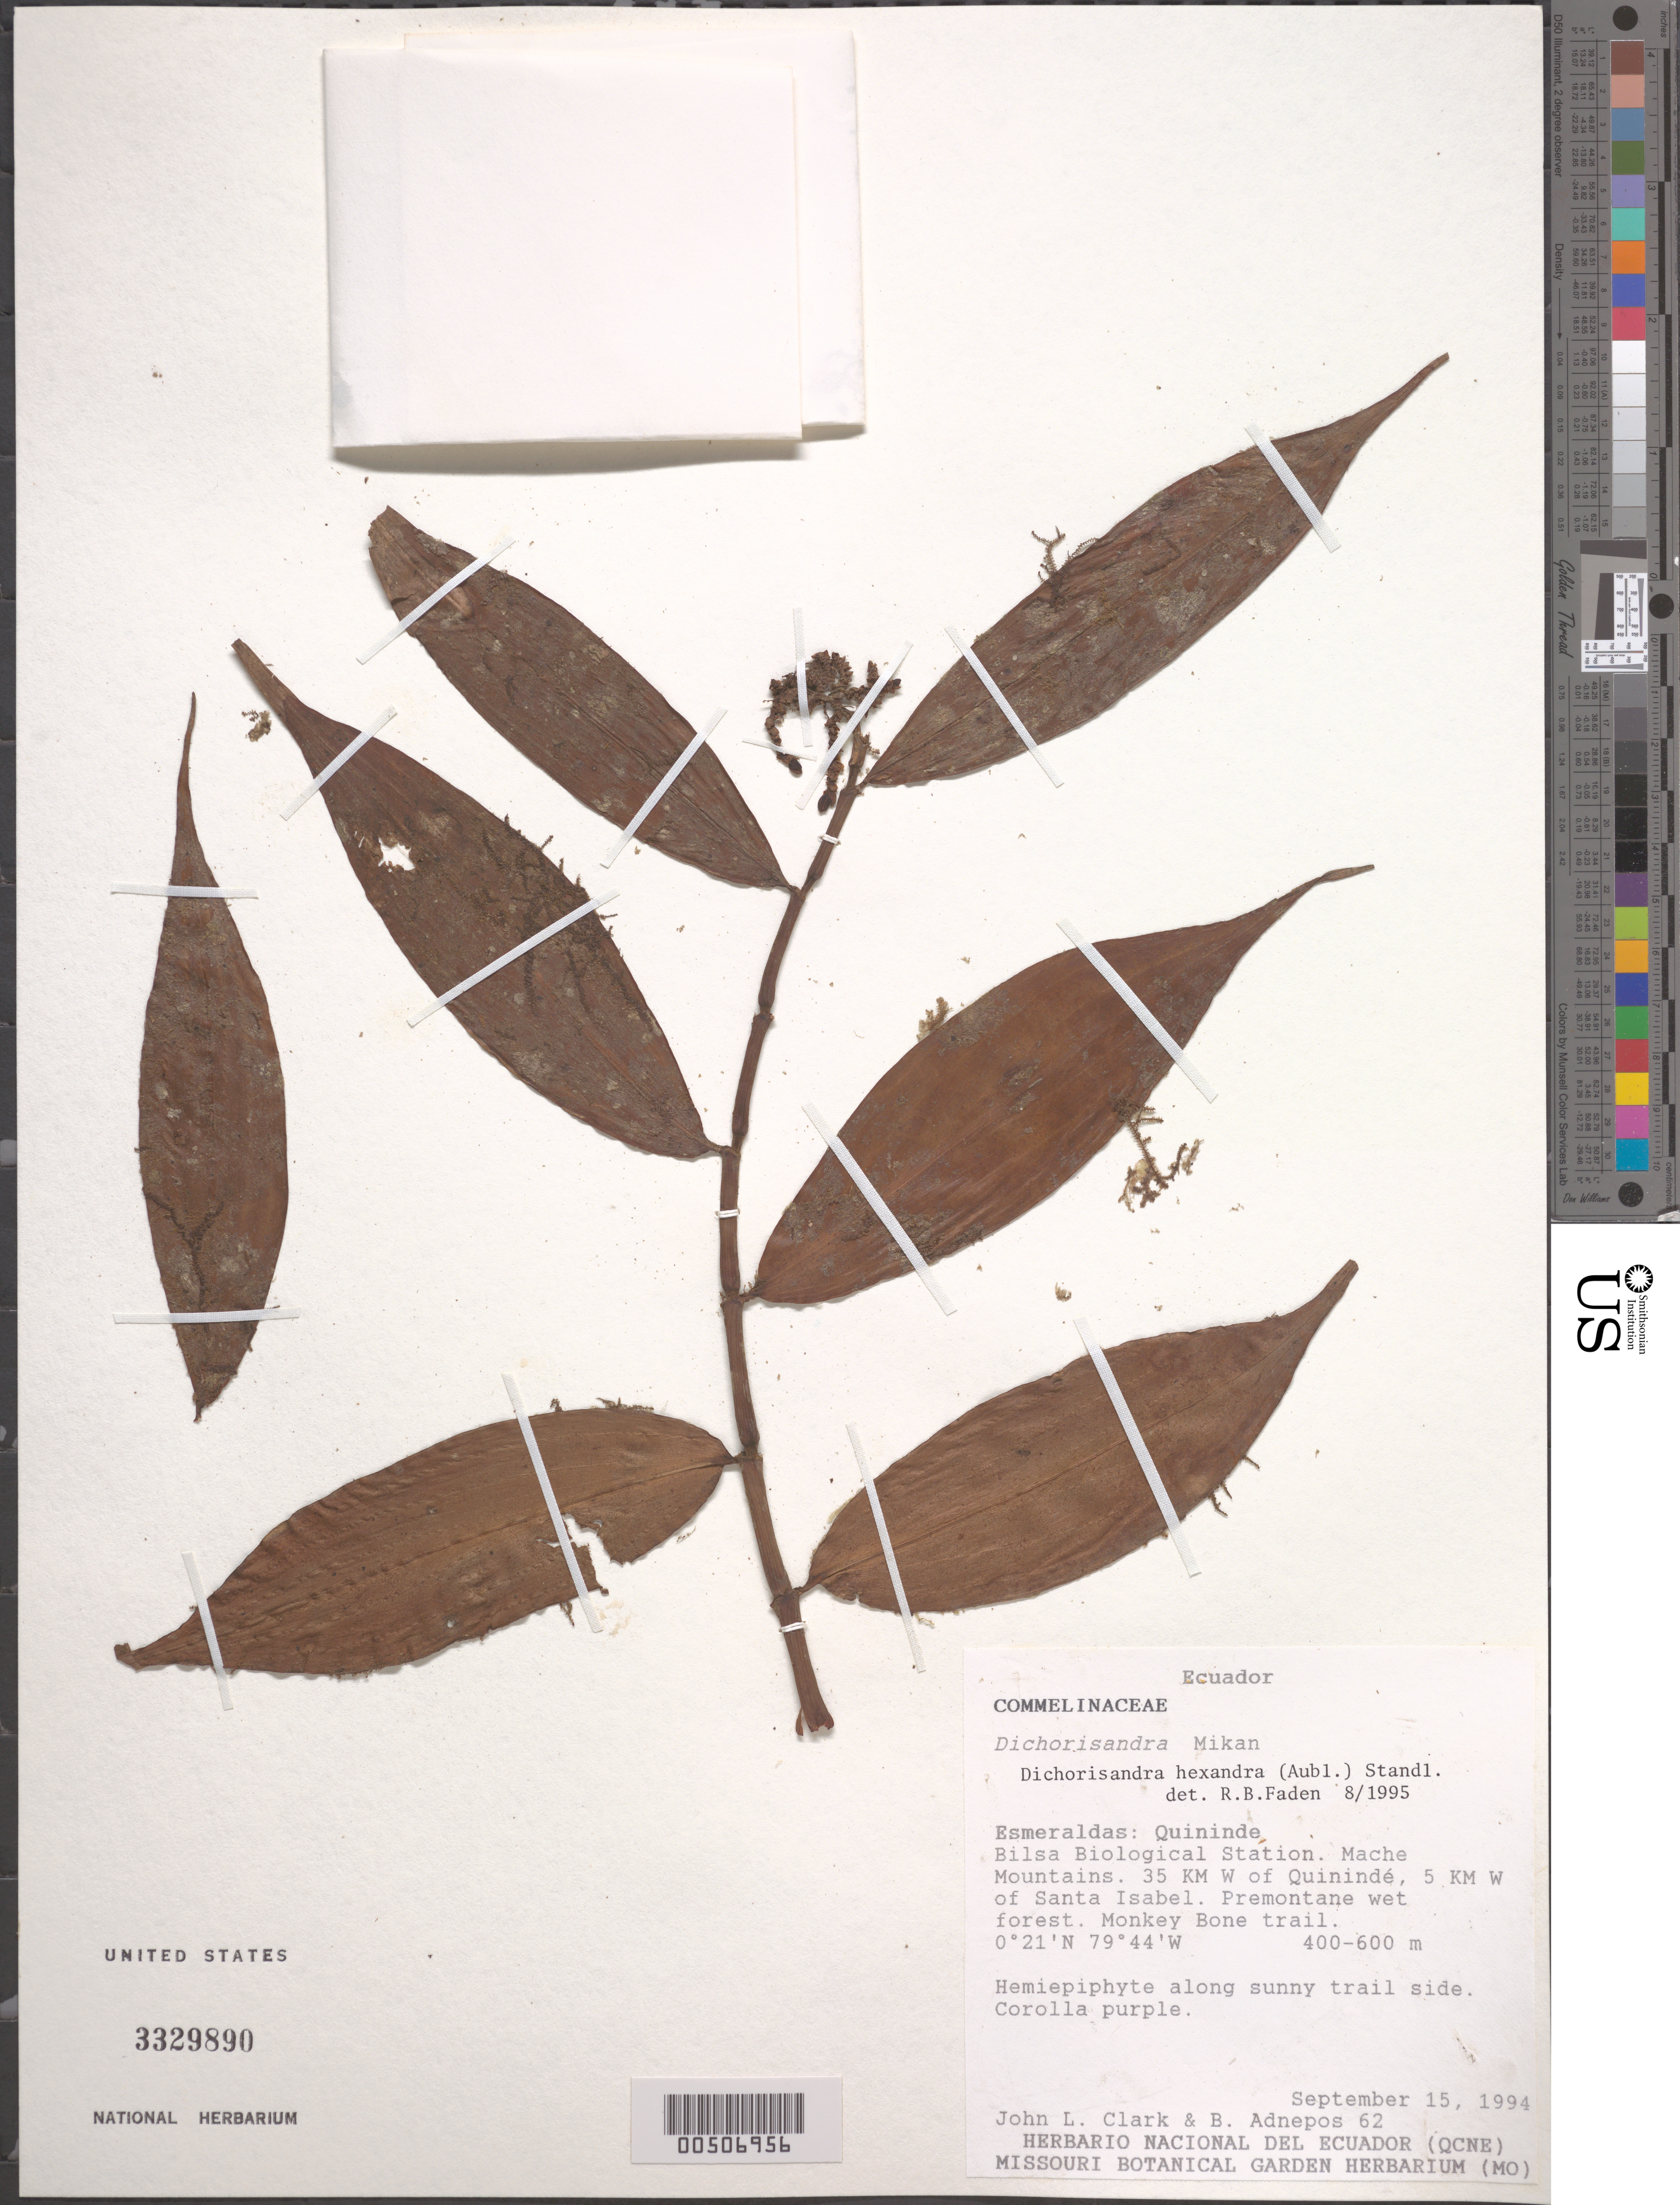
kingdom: Plantae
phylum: Tracheophyta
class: Liliopsida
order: Commelinales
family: Commelinaceae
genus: Dichorisandra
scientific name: Dichorisandra hexandra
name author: (Aubl.) Standl.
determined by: Faden, Robert B., (US), Smithsonian Institution - National Museum of Natural History (UNITED STATES)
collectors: J. L. Clark & B. Adnepos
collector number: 62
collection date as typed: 15 Sep 1994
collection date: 1994-09-15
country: Ecuador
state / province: Esmeraldas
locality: Quininde, Bilsa Biological Station, Mache Mts, W of Quininde, W of Santa Isabel, monkey bOneTrail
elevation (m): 400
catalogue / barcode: US 3329890